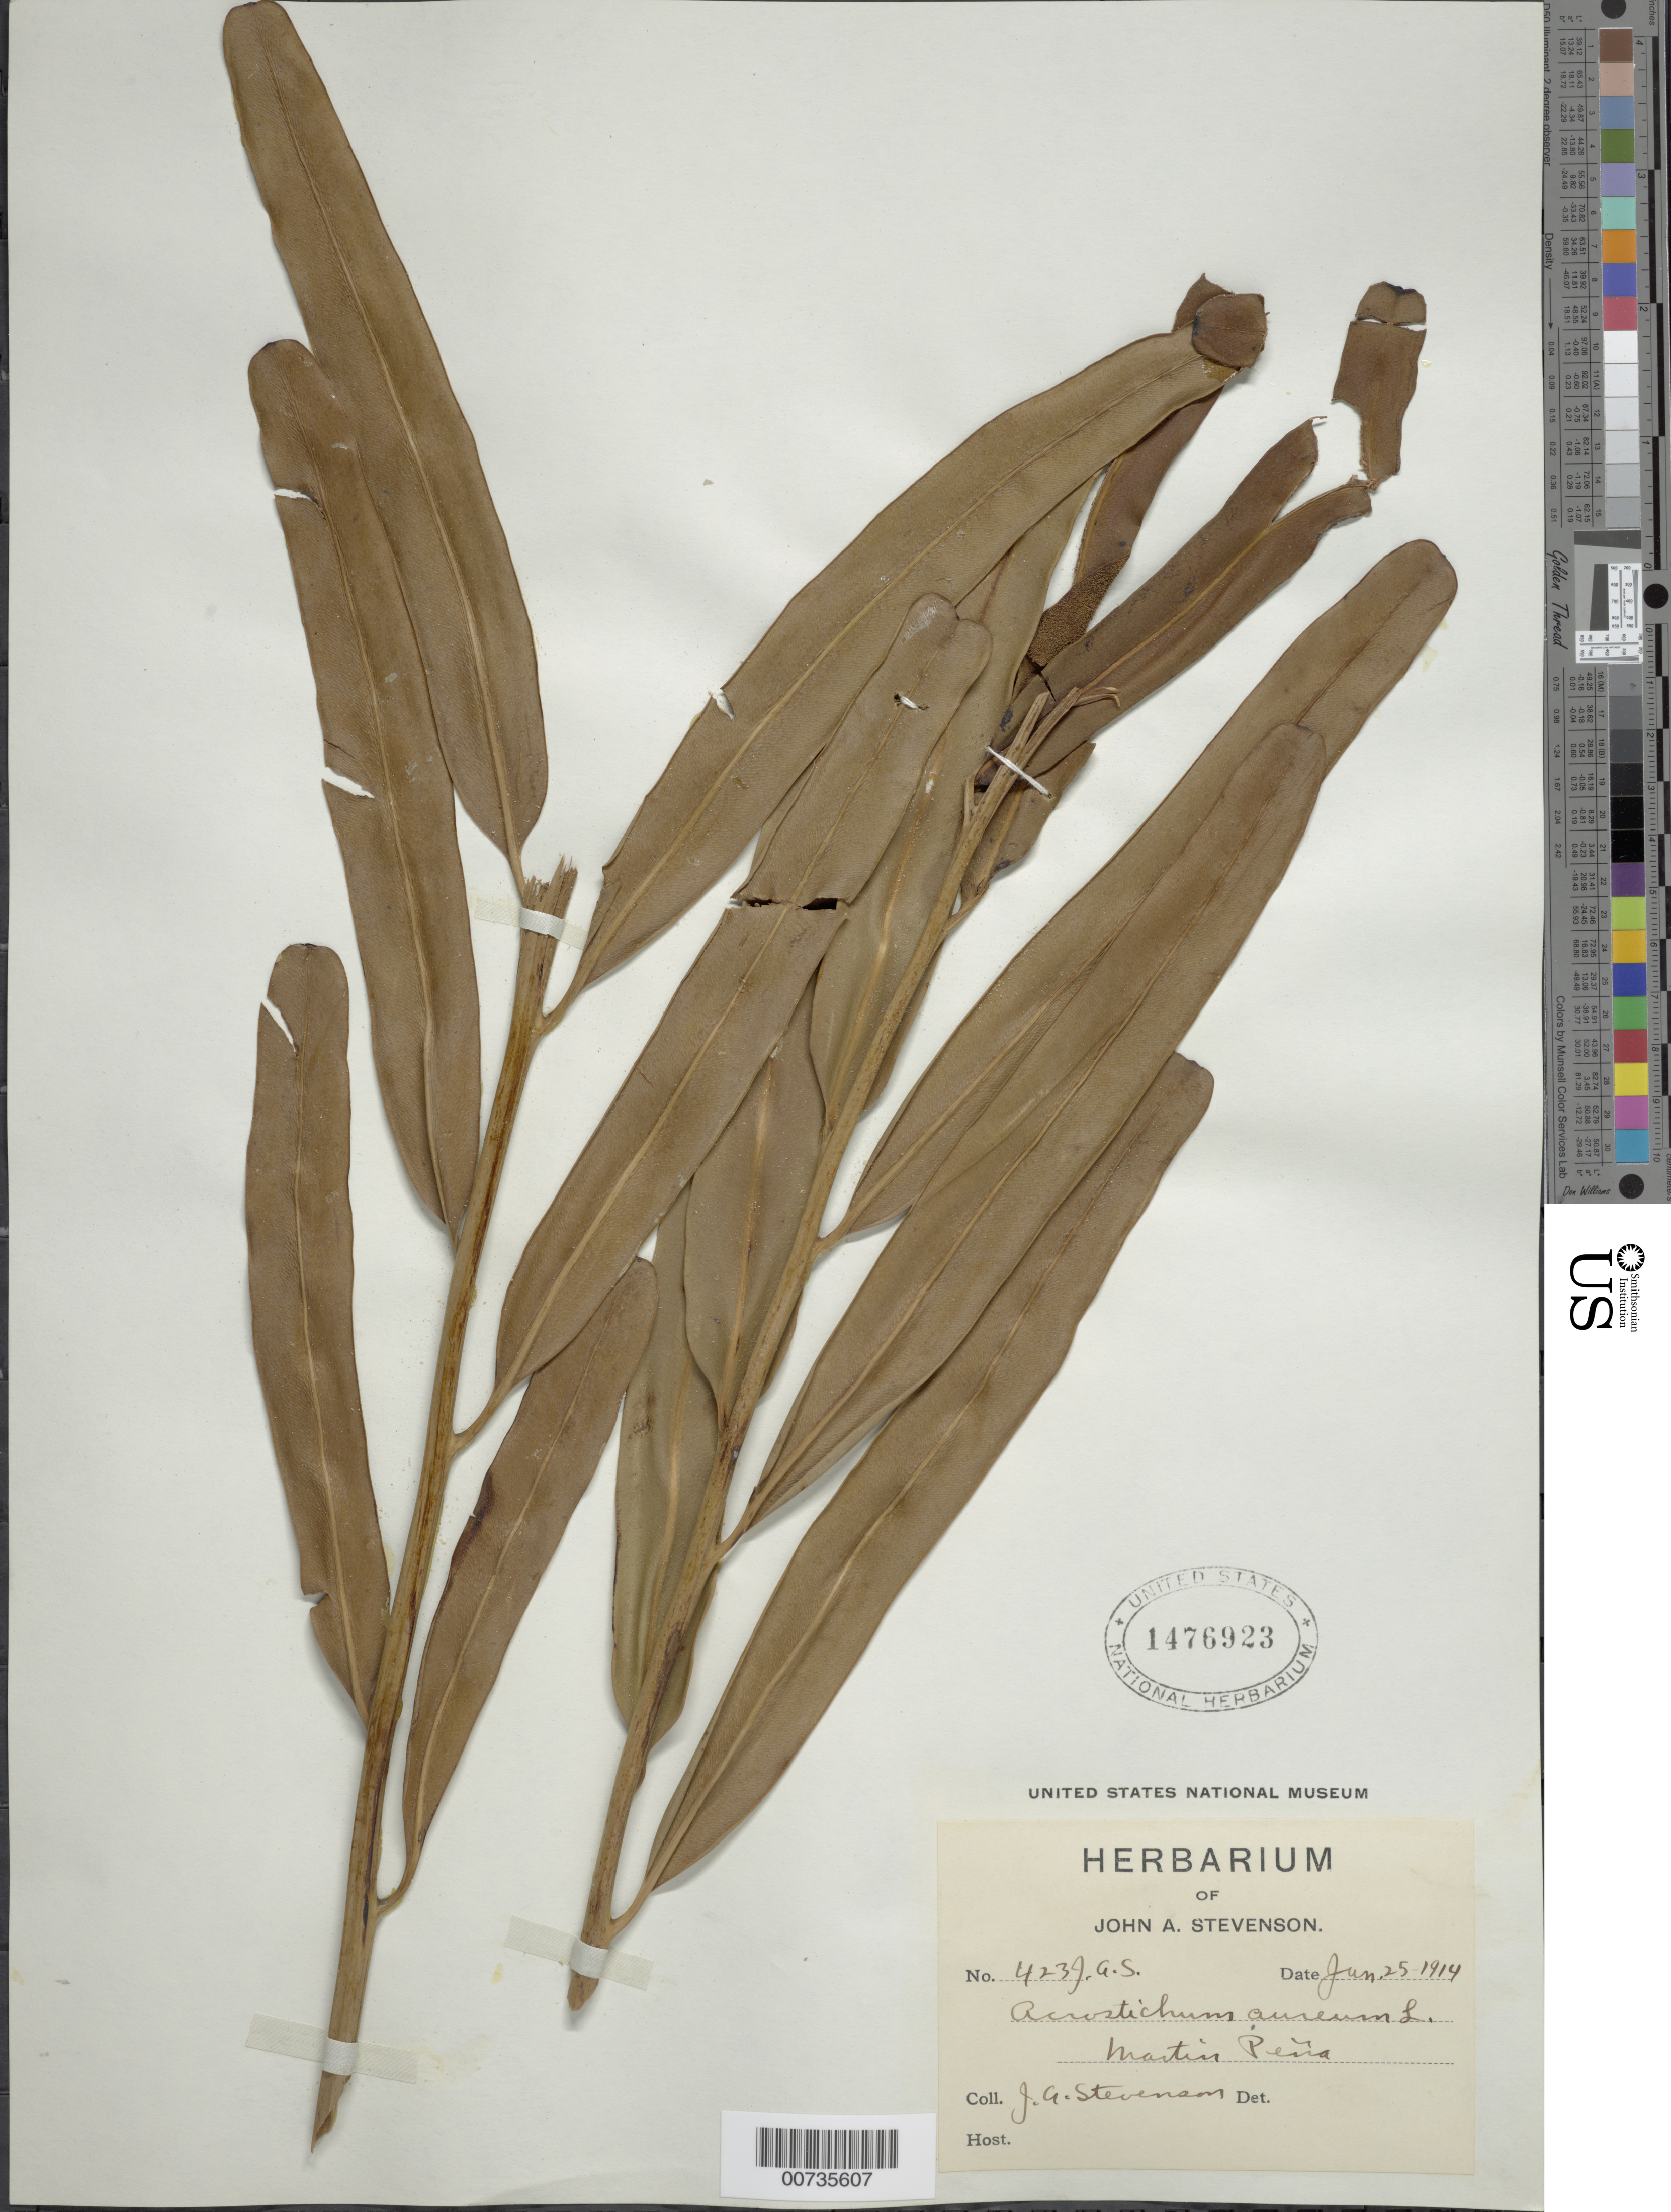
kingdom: Plantae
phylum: Tracheophyta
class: Polypodiopsida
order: Polypodiales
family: Pteridaceae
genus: Acrostichum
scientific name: Acrostichum aureum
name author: L.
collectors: J. Stevenson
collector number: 423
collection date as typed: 25 Jan 1914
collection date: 1914-01-25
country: Puerto Rico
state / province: San Juan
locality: Martín Peña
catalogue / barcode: US 1476923